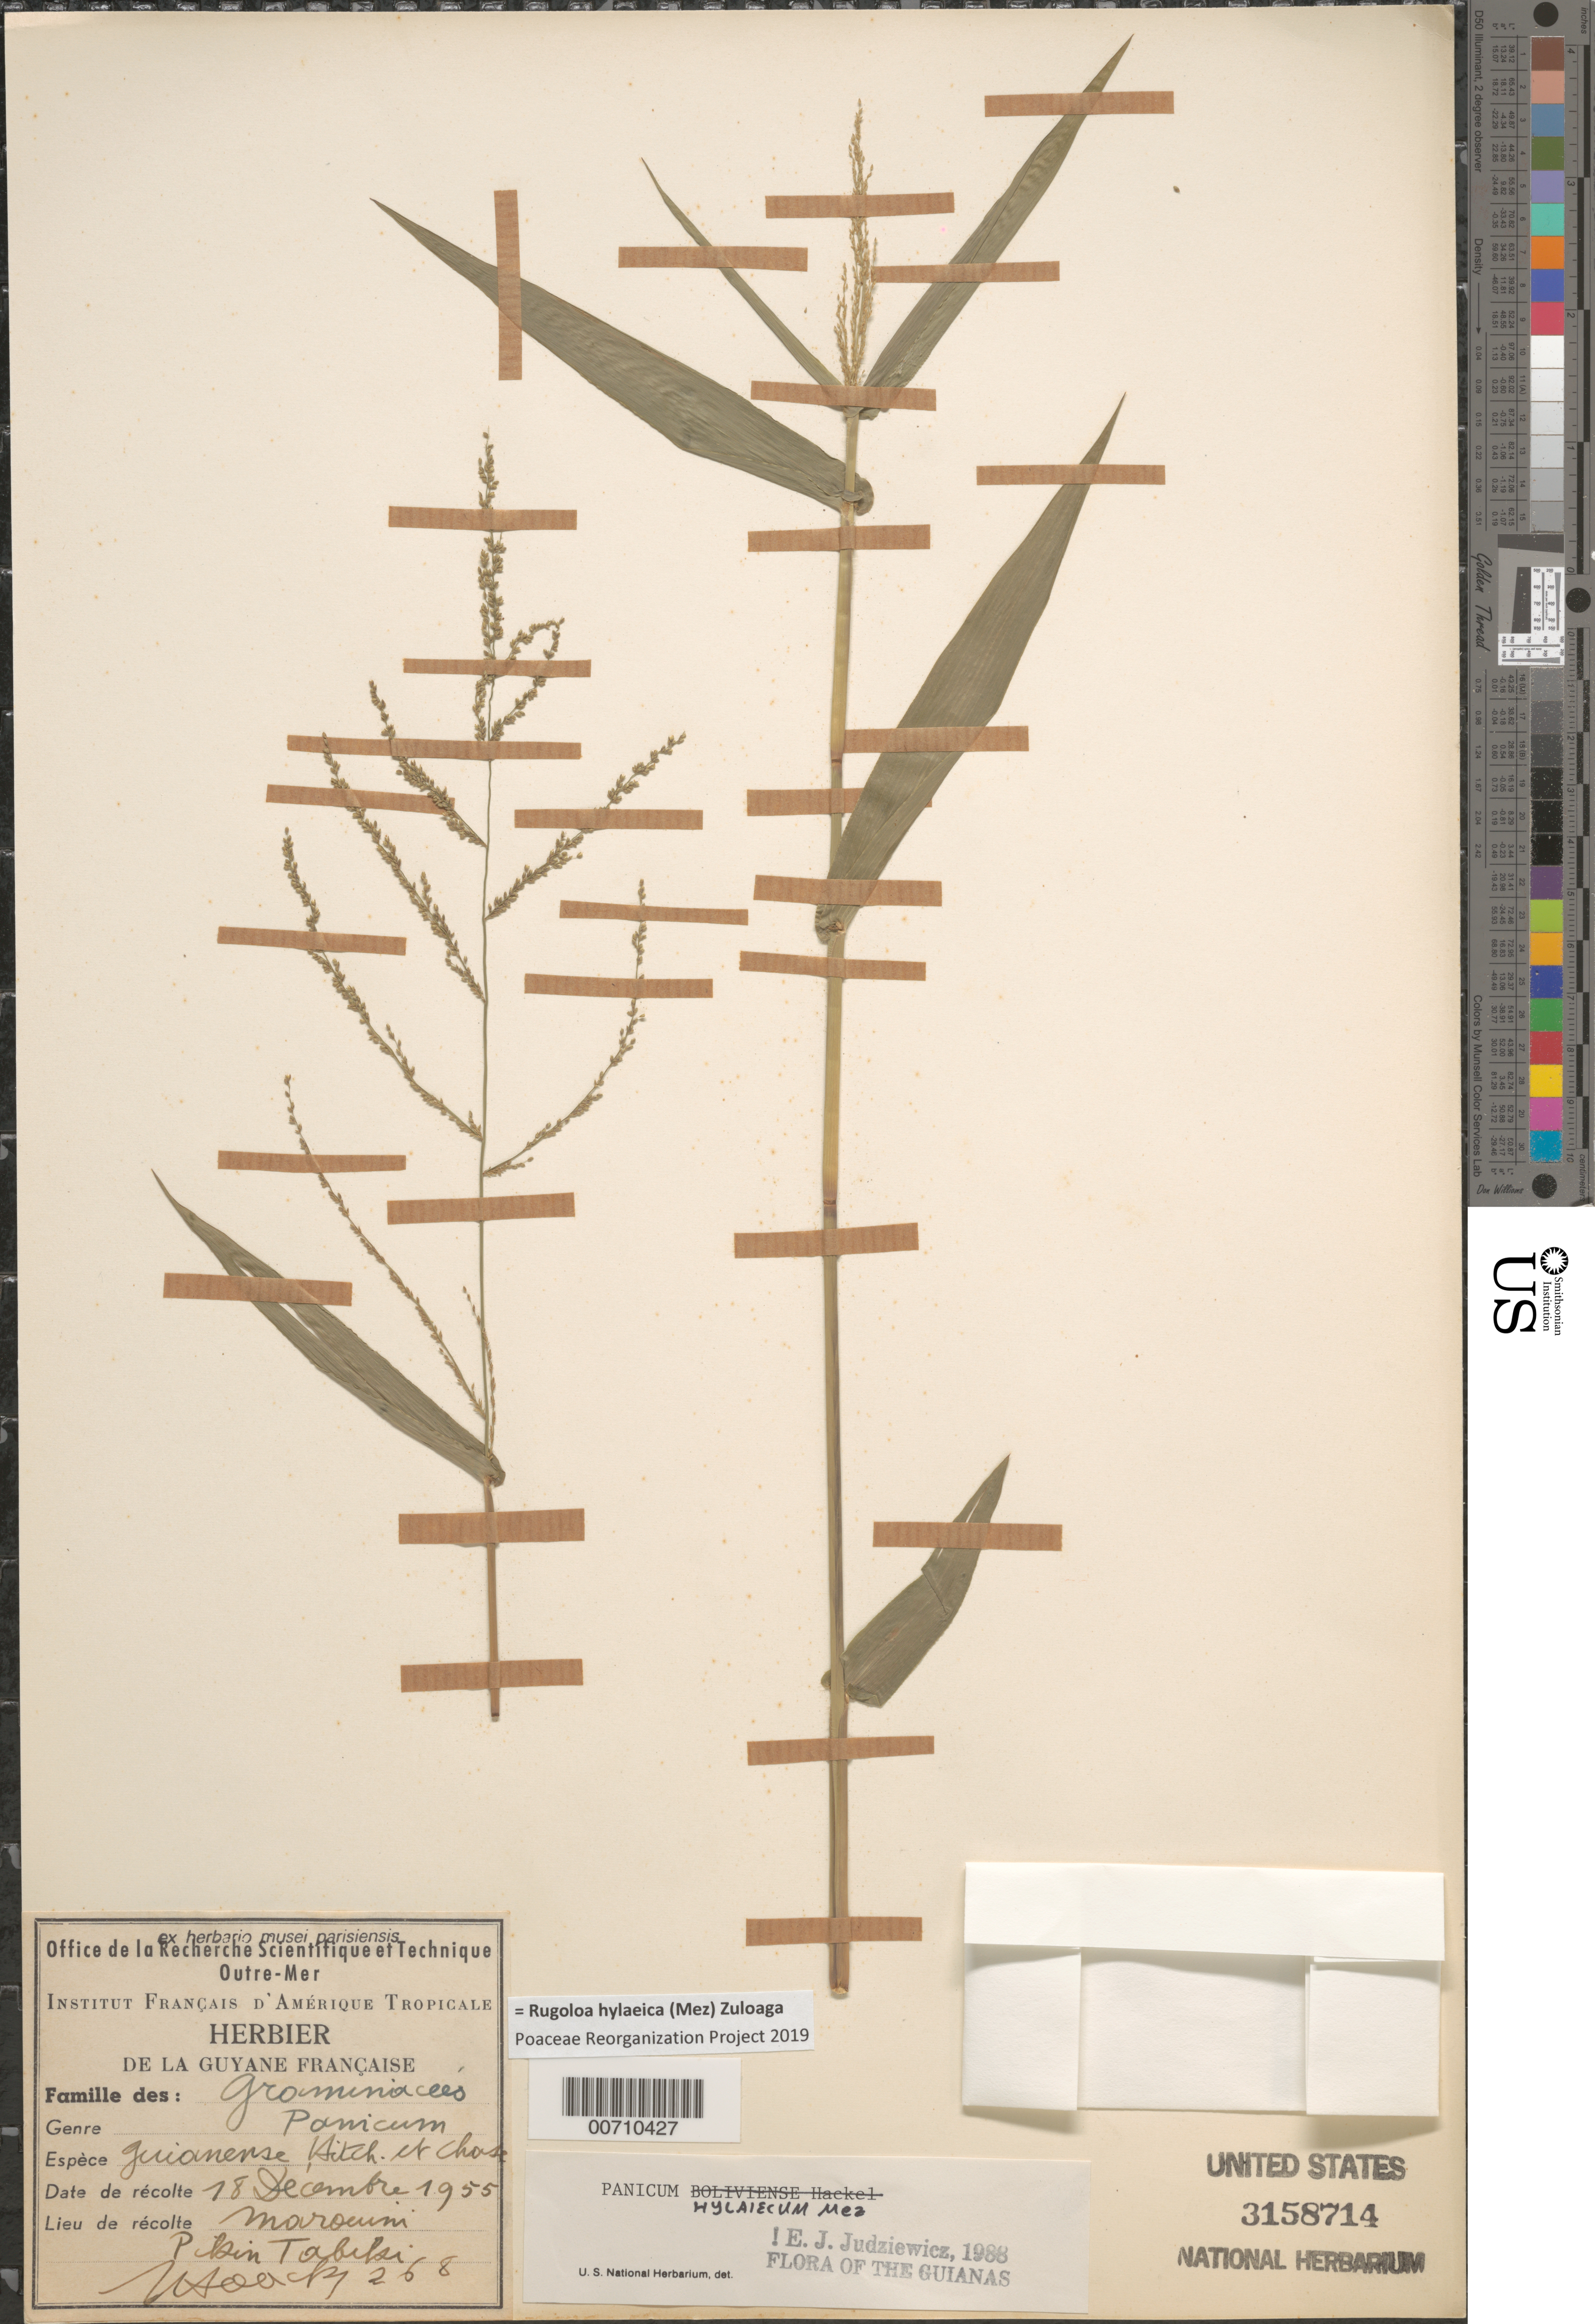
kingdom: Plantae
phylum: Tracheophyta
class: Liliopsida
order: Poales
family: Poaceae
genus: Rugoloa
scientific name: Rugoloa hylaeica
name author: (Mez) Zuloaga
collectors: J. Hoock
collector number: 268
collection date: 1955-12-18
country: French Guiana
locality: Guyane Française. Maroni.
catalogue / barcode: US 3158714